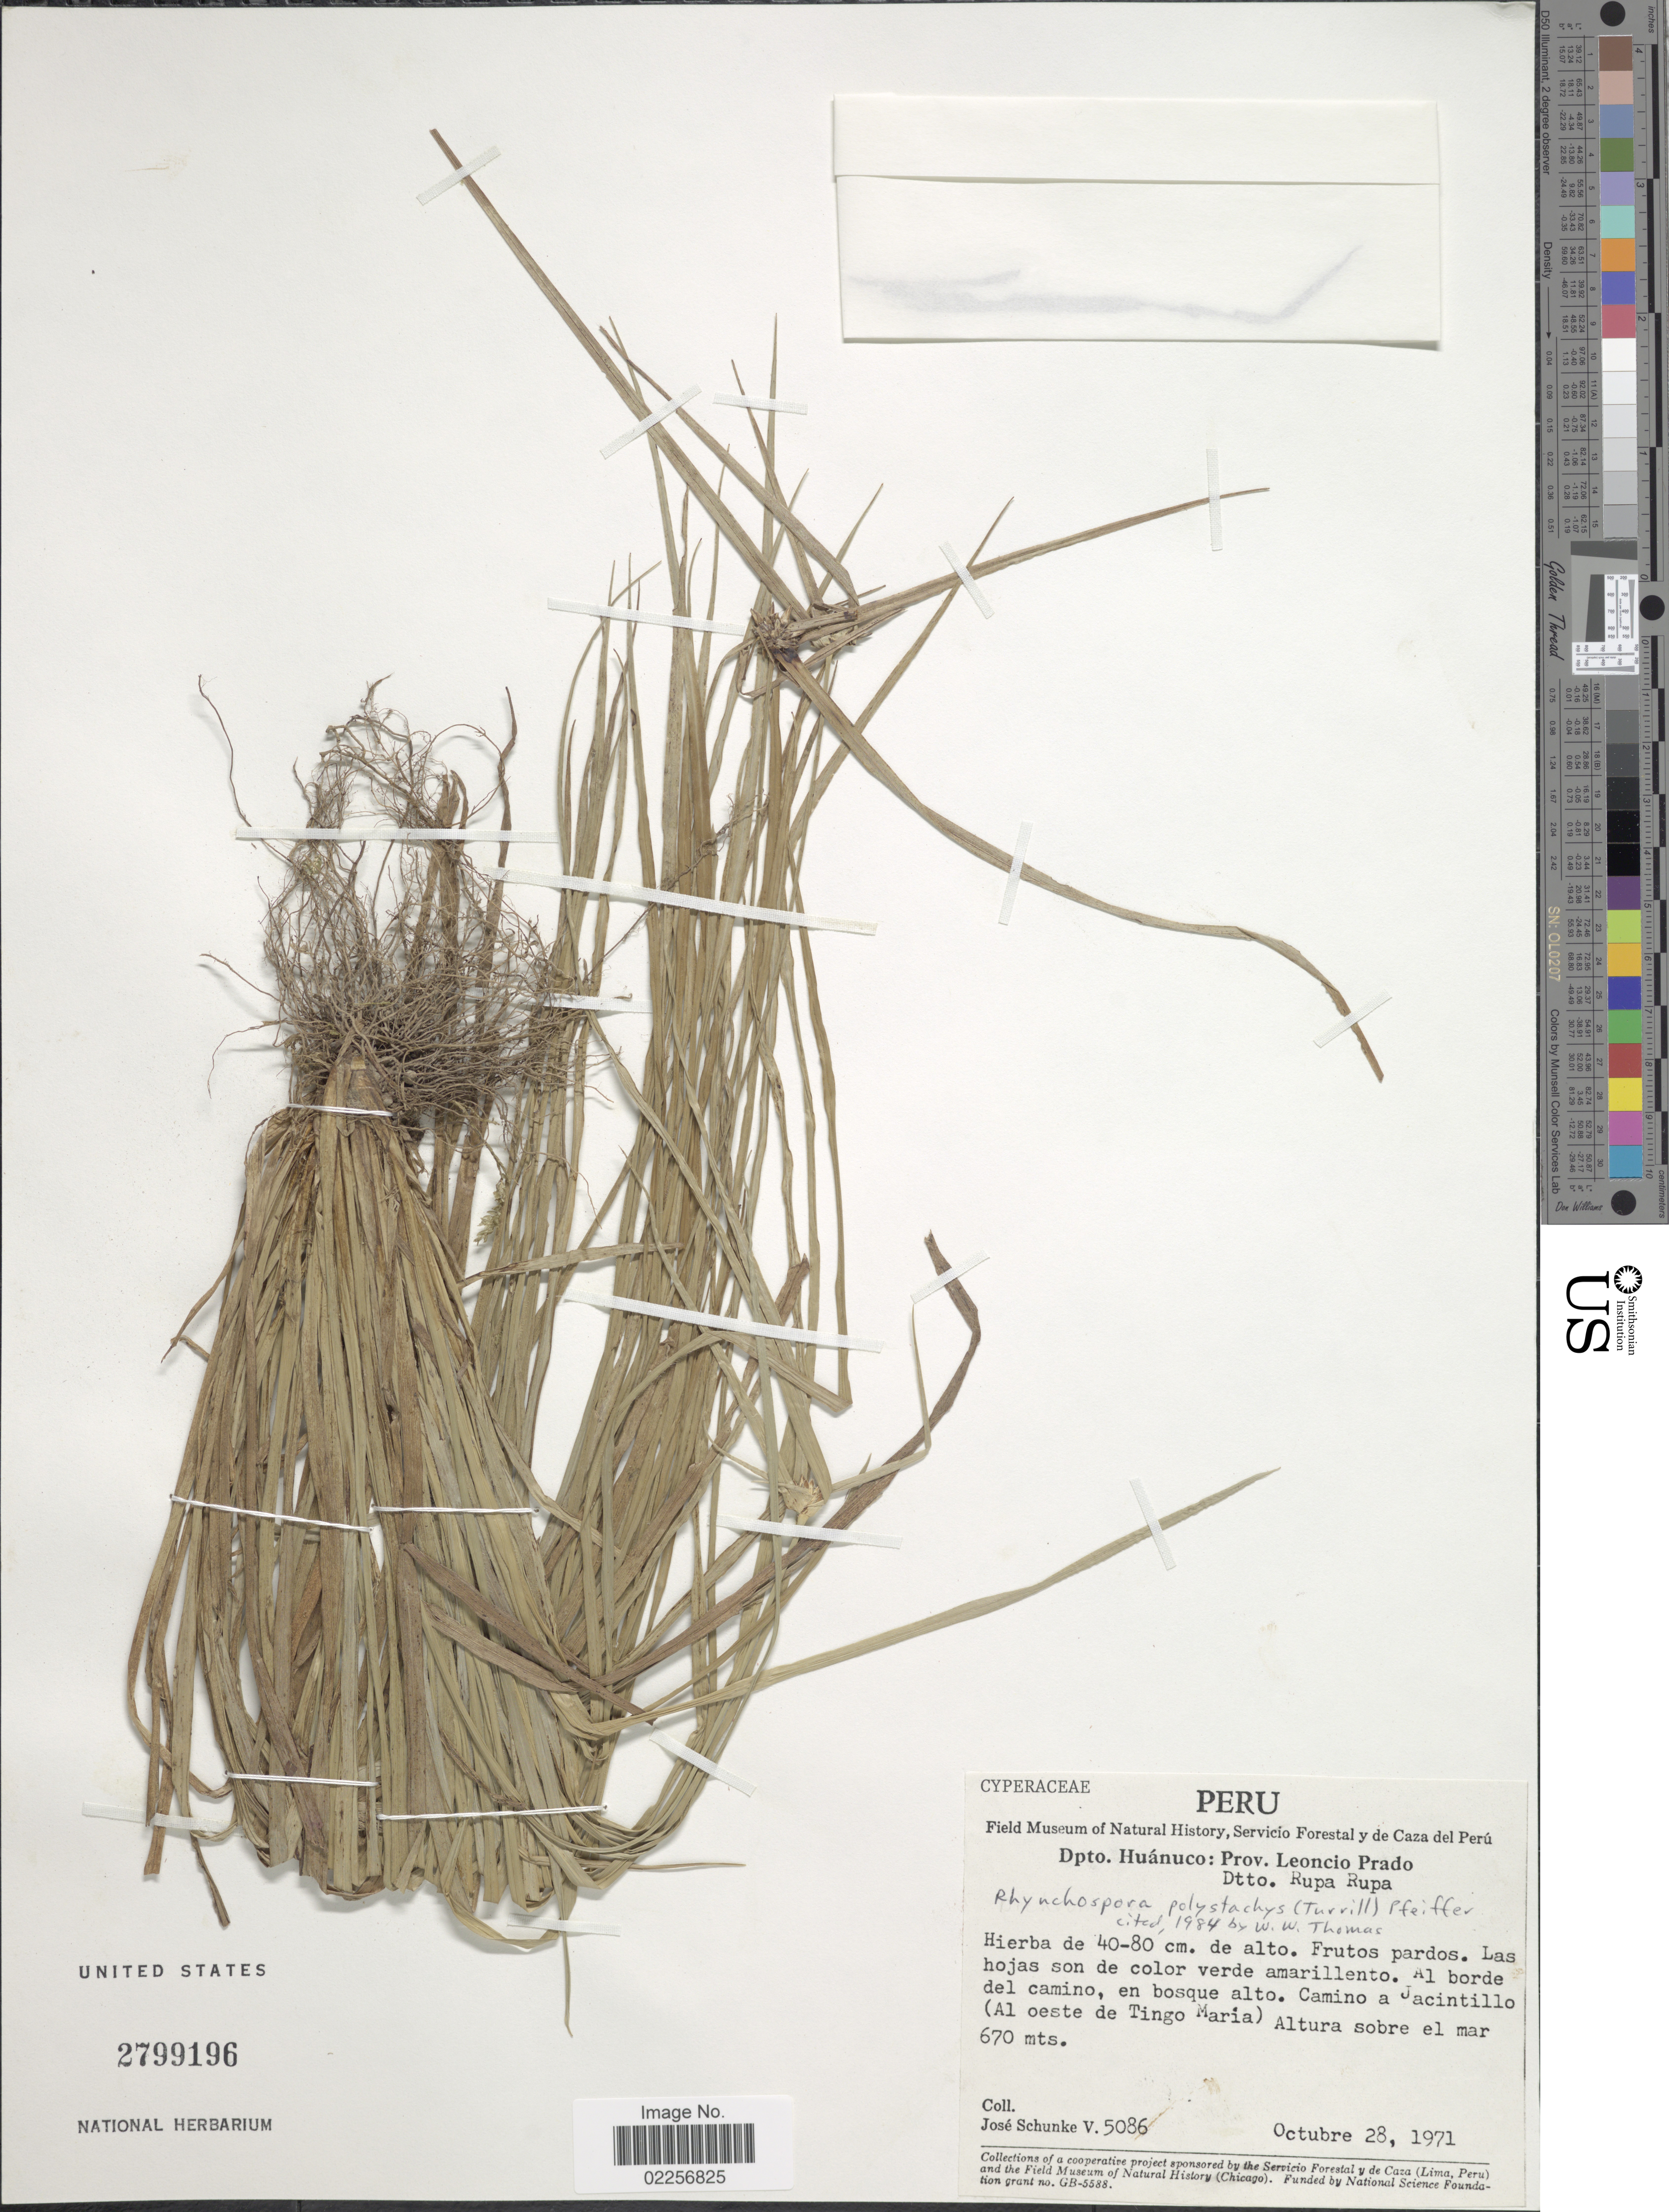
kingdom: Plantae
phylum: Tracheophyta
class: Liliopsida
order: Poales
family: Cyperaceae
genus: Rhynchospora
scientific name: Rhynchospora polystachys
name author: (Turrill) H. Pfeiff.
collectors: J. Schunke Vigo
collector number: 5086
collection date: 1971-10-28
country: Peru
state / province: Huánuco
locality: Prov. Leonci Prado. Dtto. Rupa Rupa. Al borde del camino, en bosque alto. Camino a Jacintillo ( Al oeste de Tingo Maria)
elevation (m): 670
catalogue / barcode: US 2799196